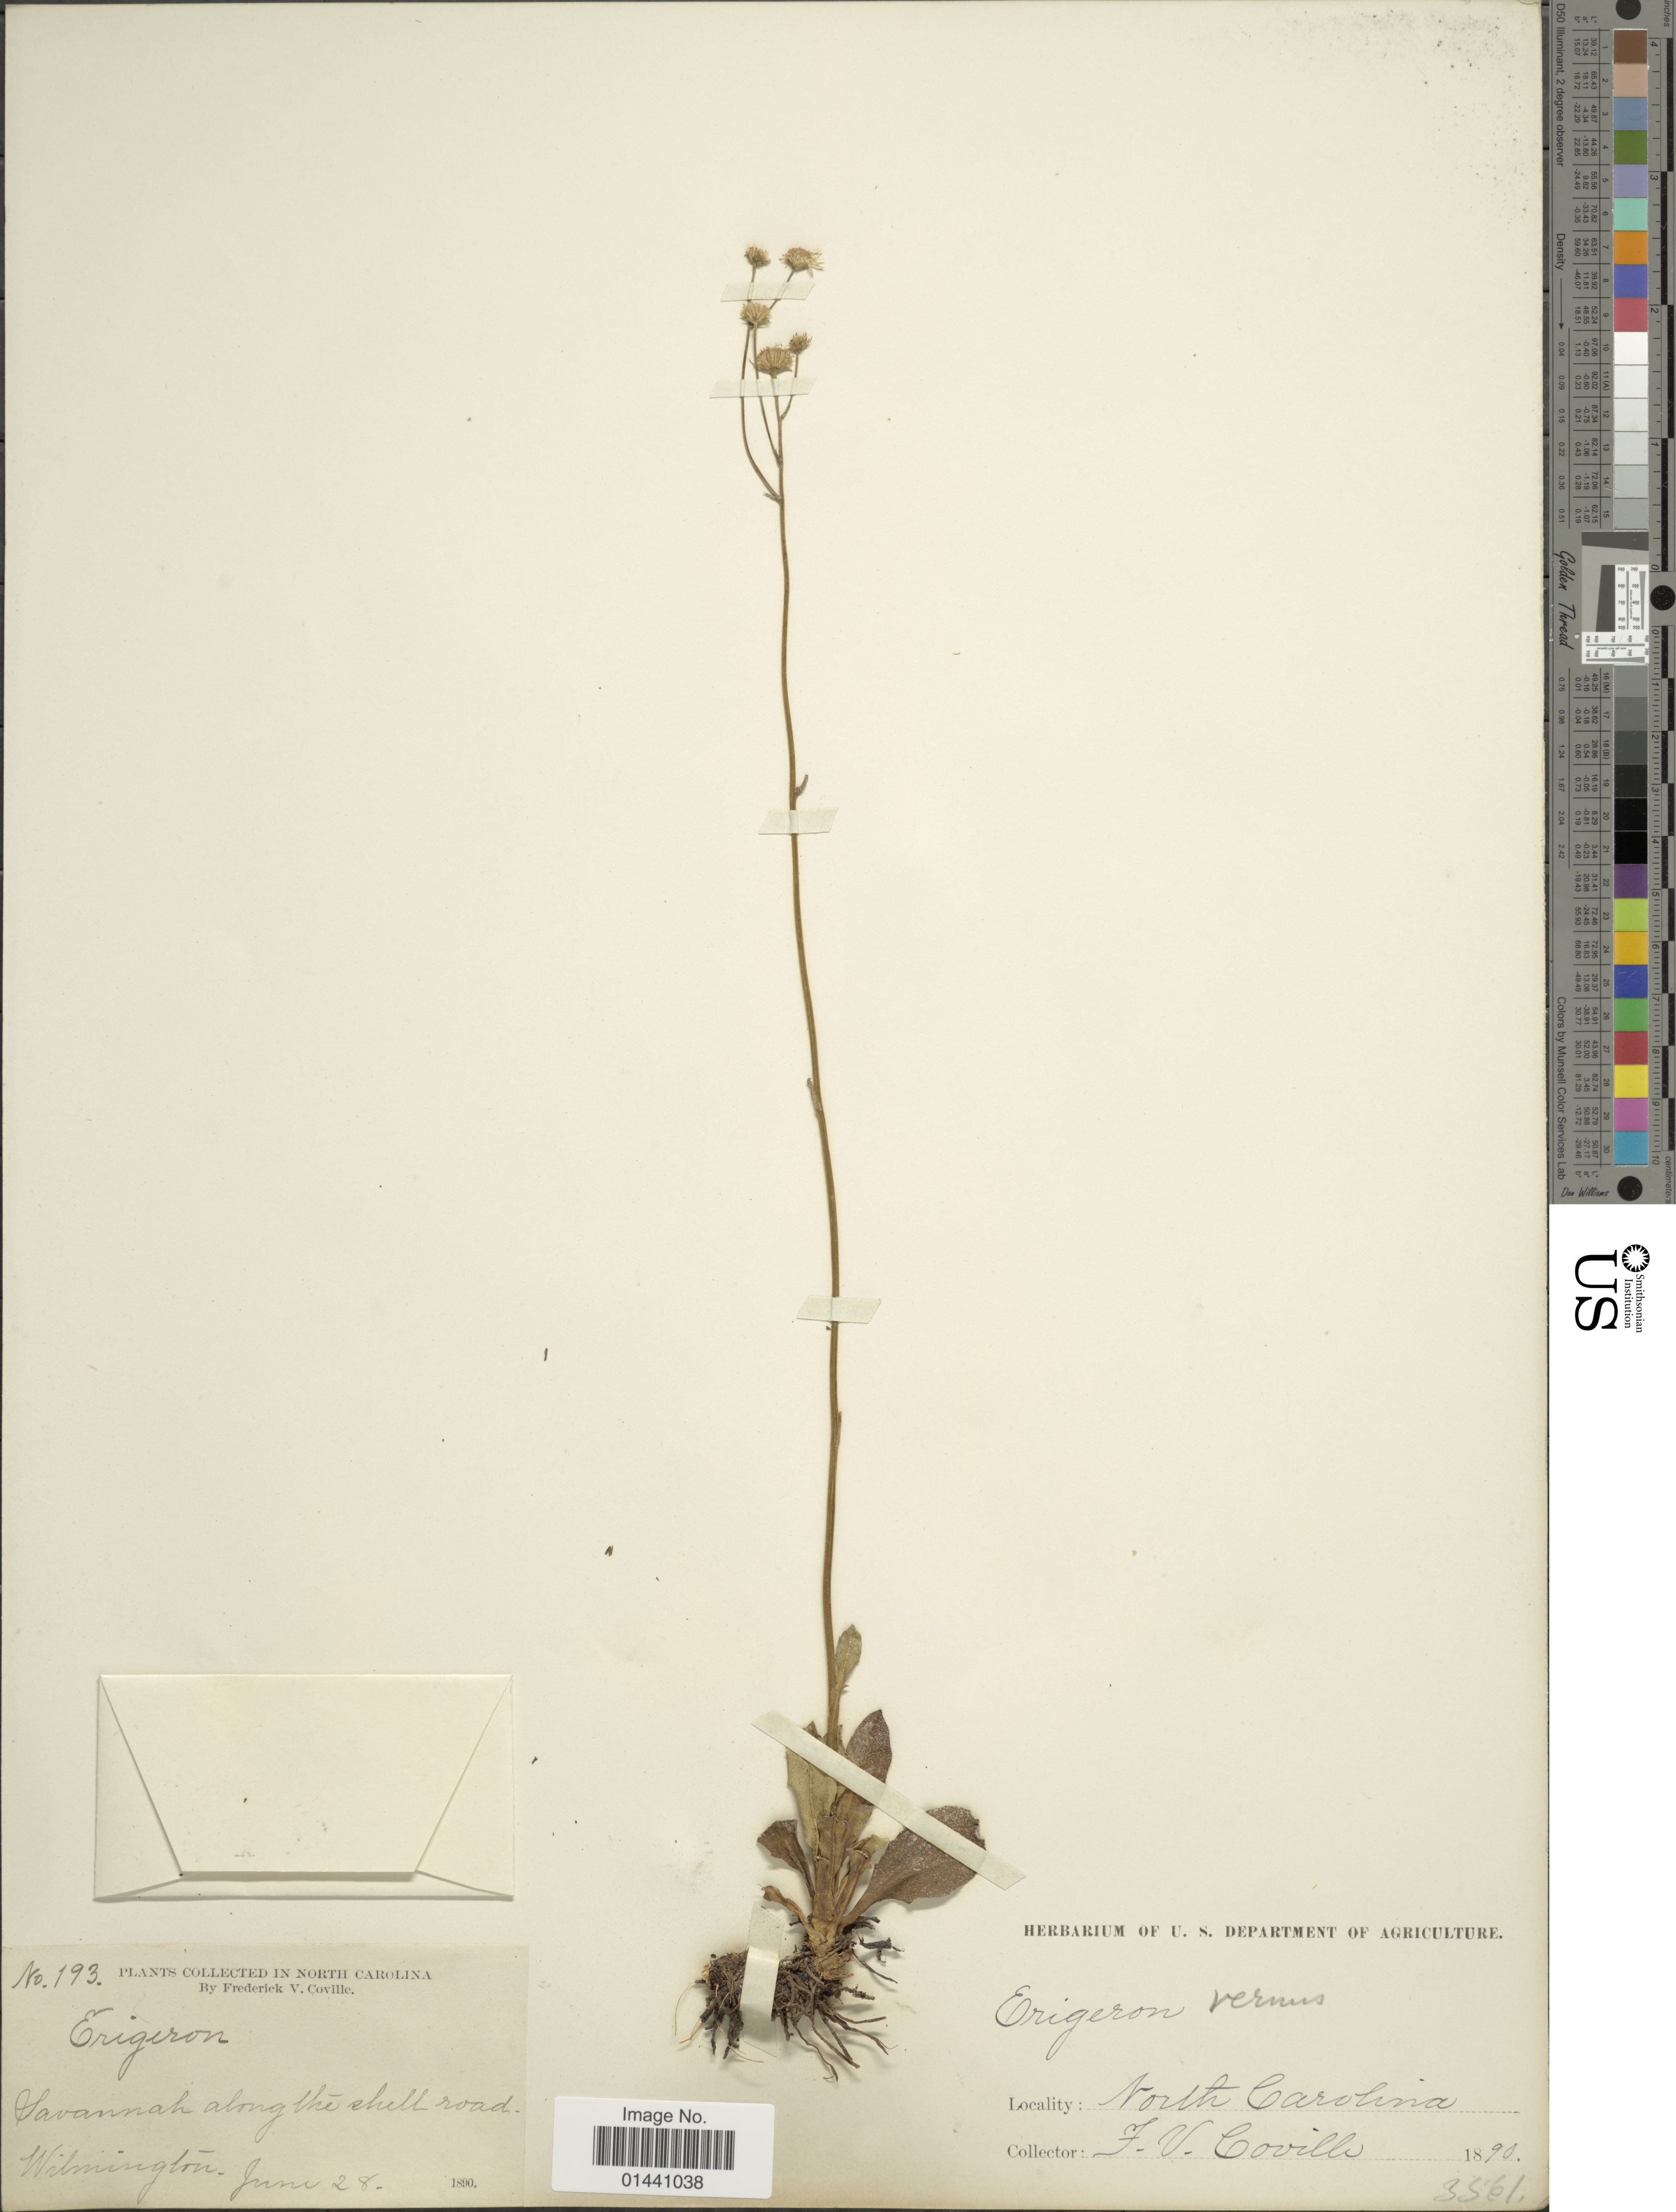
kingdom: Plantae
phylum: Tracheophyta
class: Magnoliopsida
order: Asterales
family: Asteraceae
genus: Erigeron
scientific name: Erigeron vernus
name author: (L.) Torr. & A. Gray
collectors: F. V. Coville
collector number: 193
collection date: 1890-06-28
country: United States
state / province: North Carolina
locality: Savannah along the shell road, Wilmington